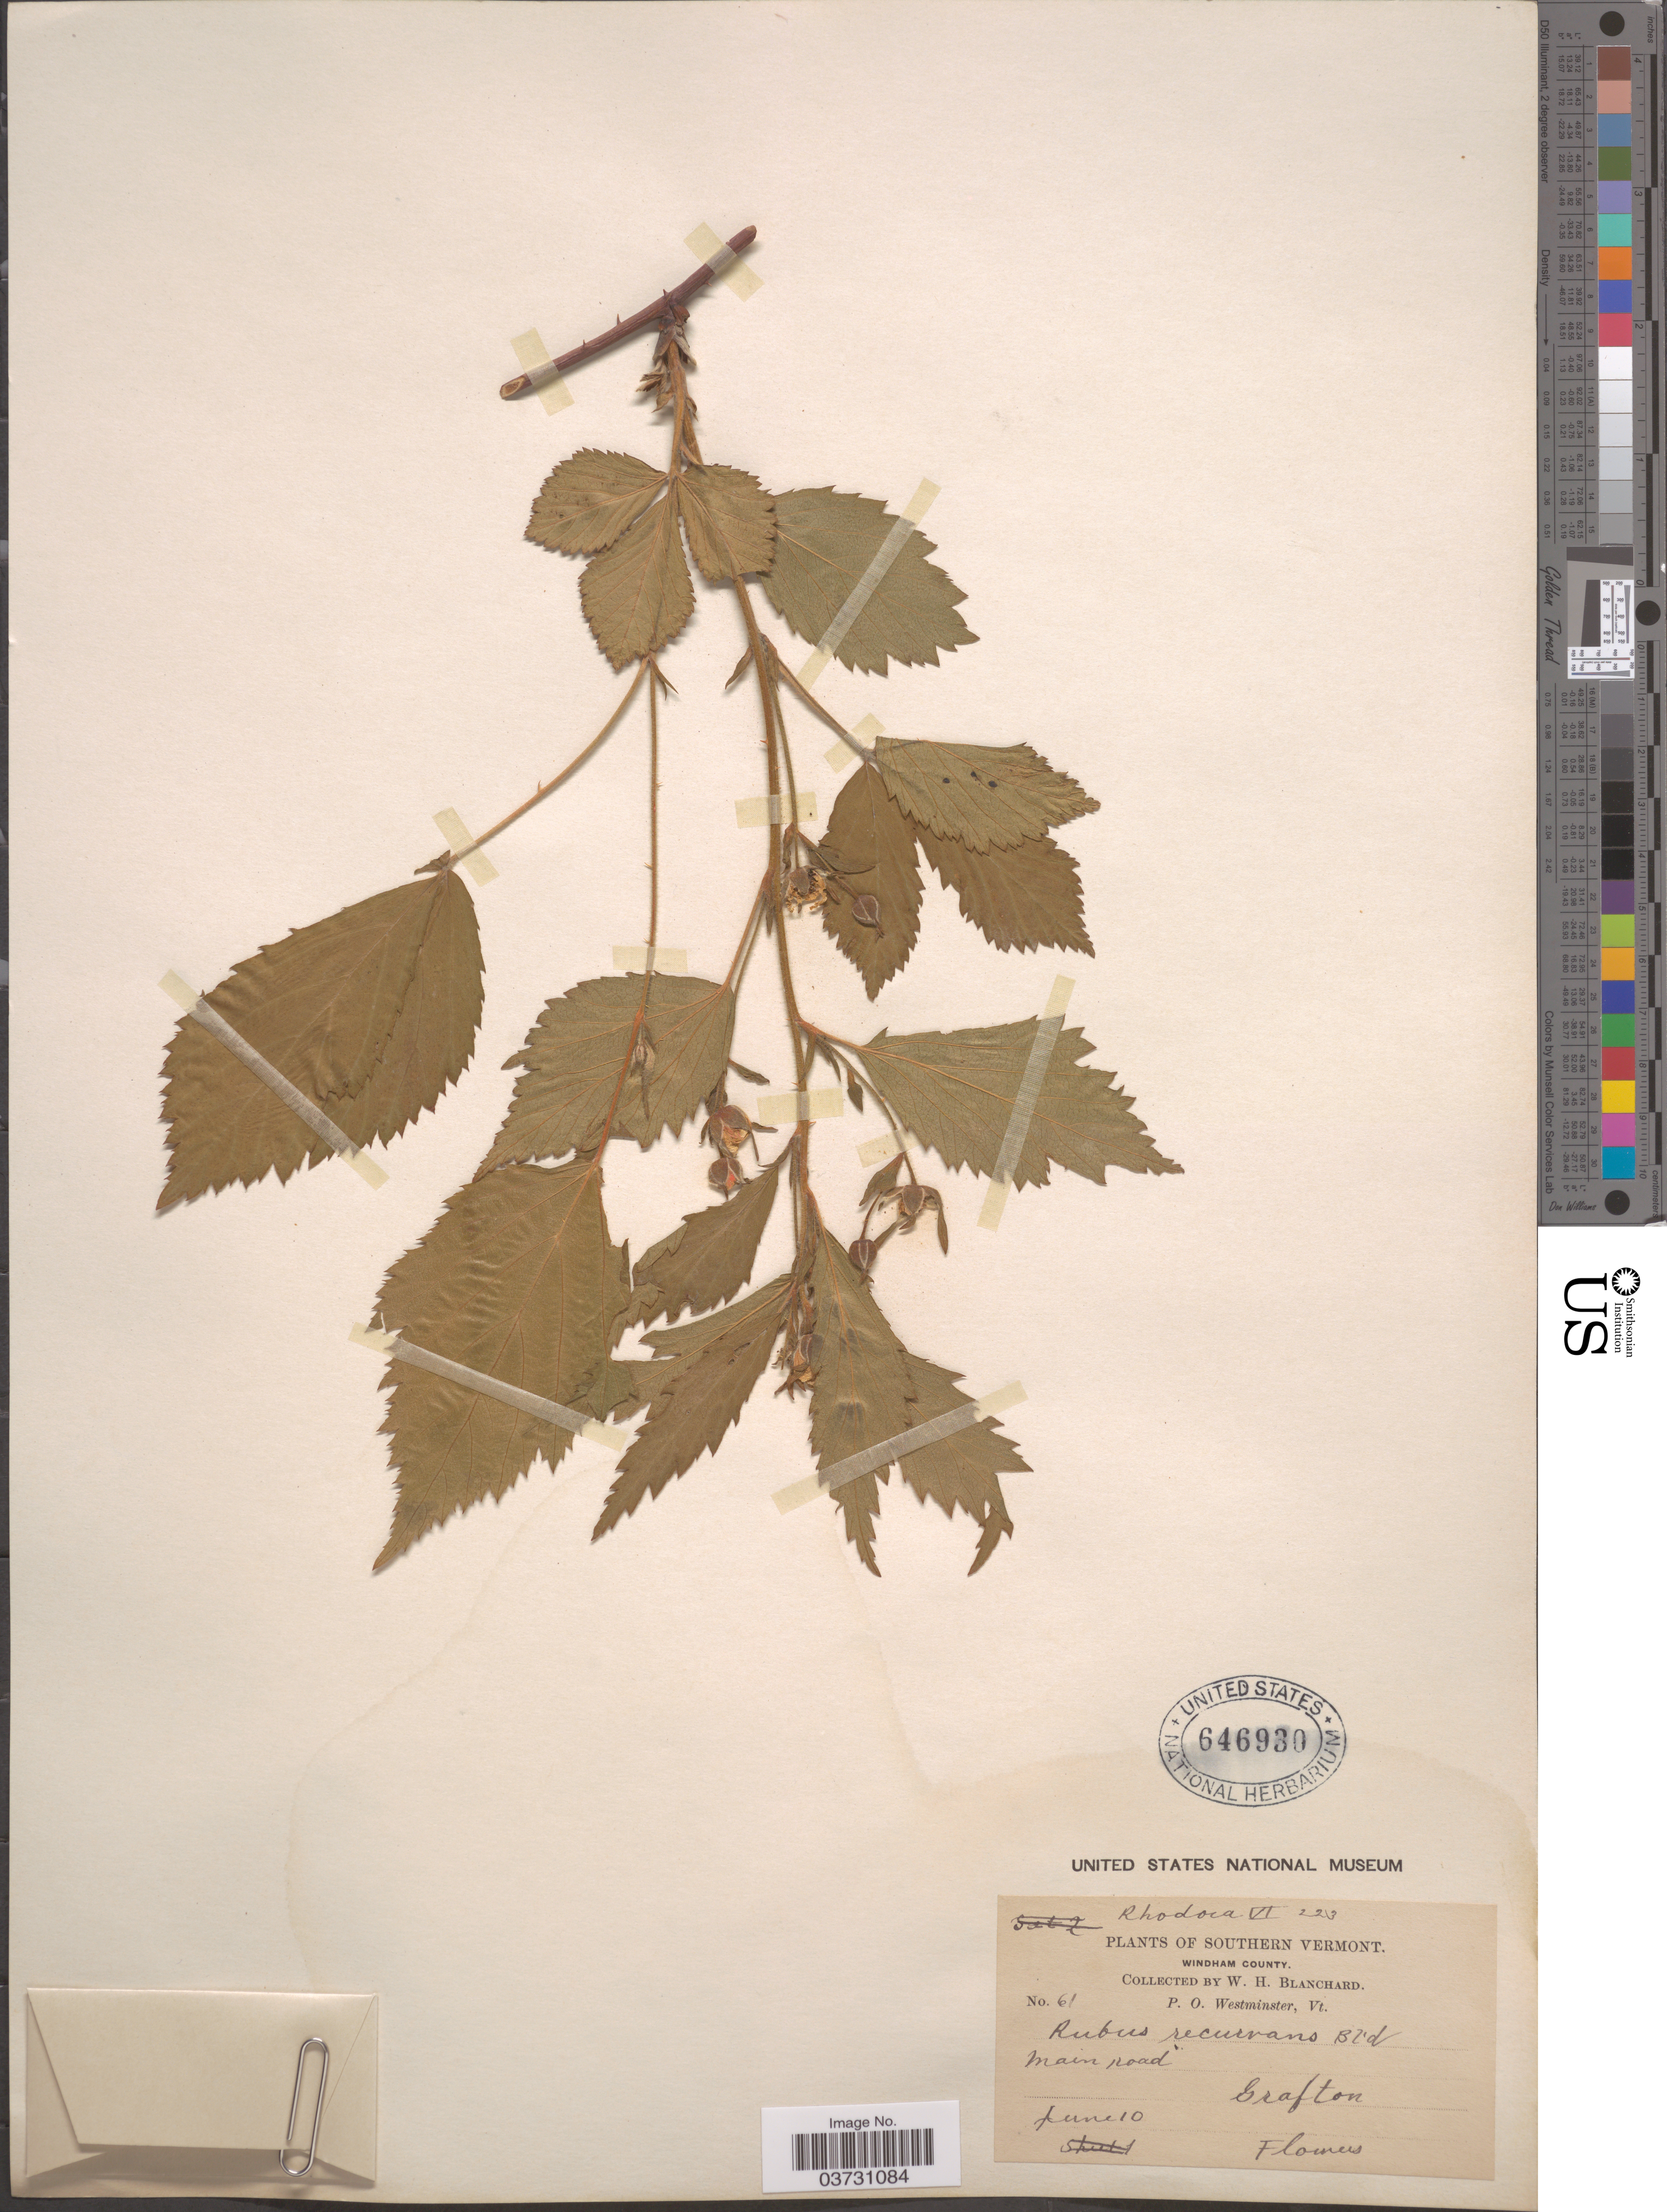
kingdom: Plantae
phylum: Tracheophyta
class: Magnoliopsida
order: Rosales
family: Rosaceae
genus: Rubus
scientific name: Rubus recurvans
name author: Blanch.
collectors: W. H. Blanchard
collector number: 61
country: United States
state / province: Vermont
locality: Southern Vermont. Main Road., Grafton.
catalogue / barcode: US 646930